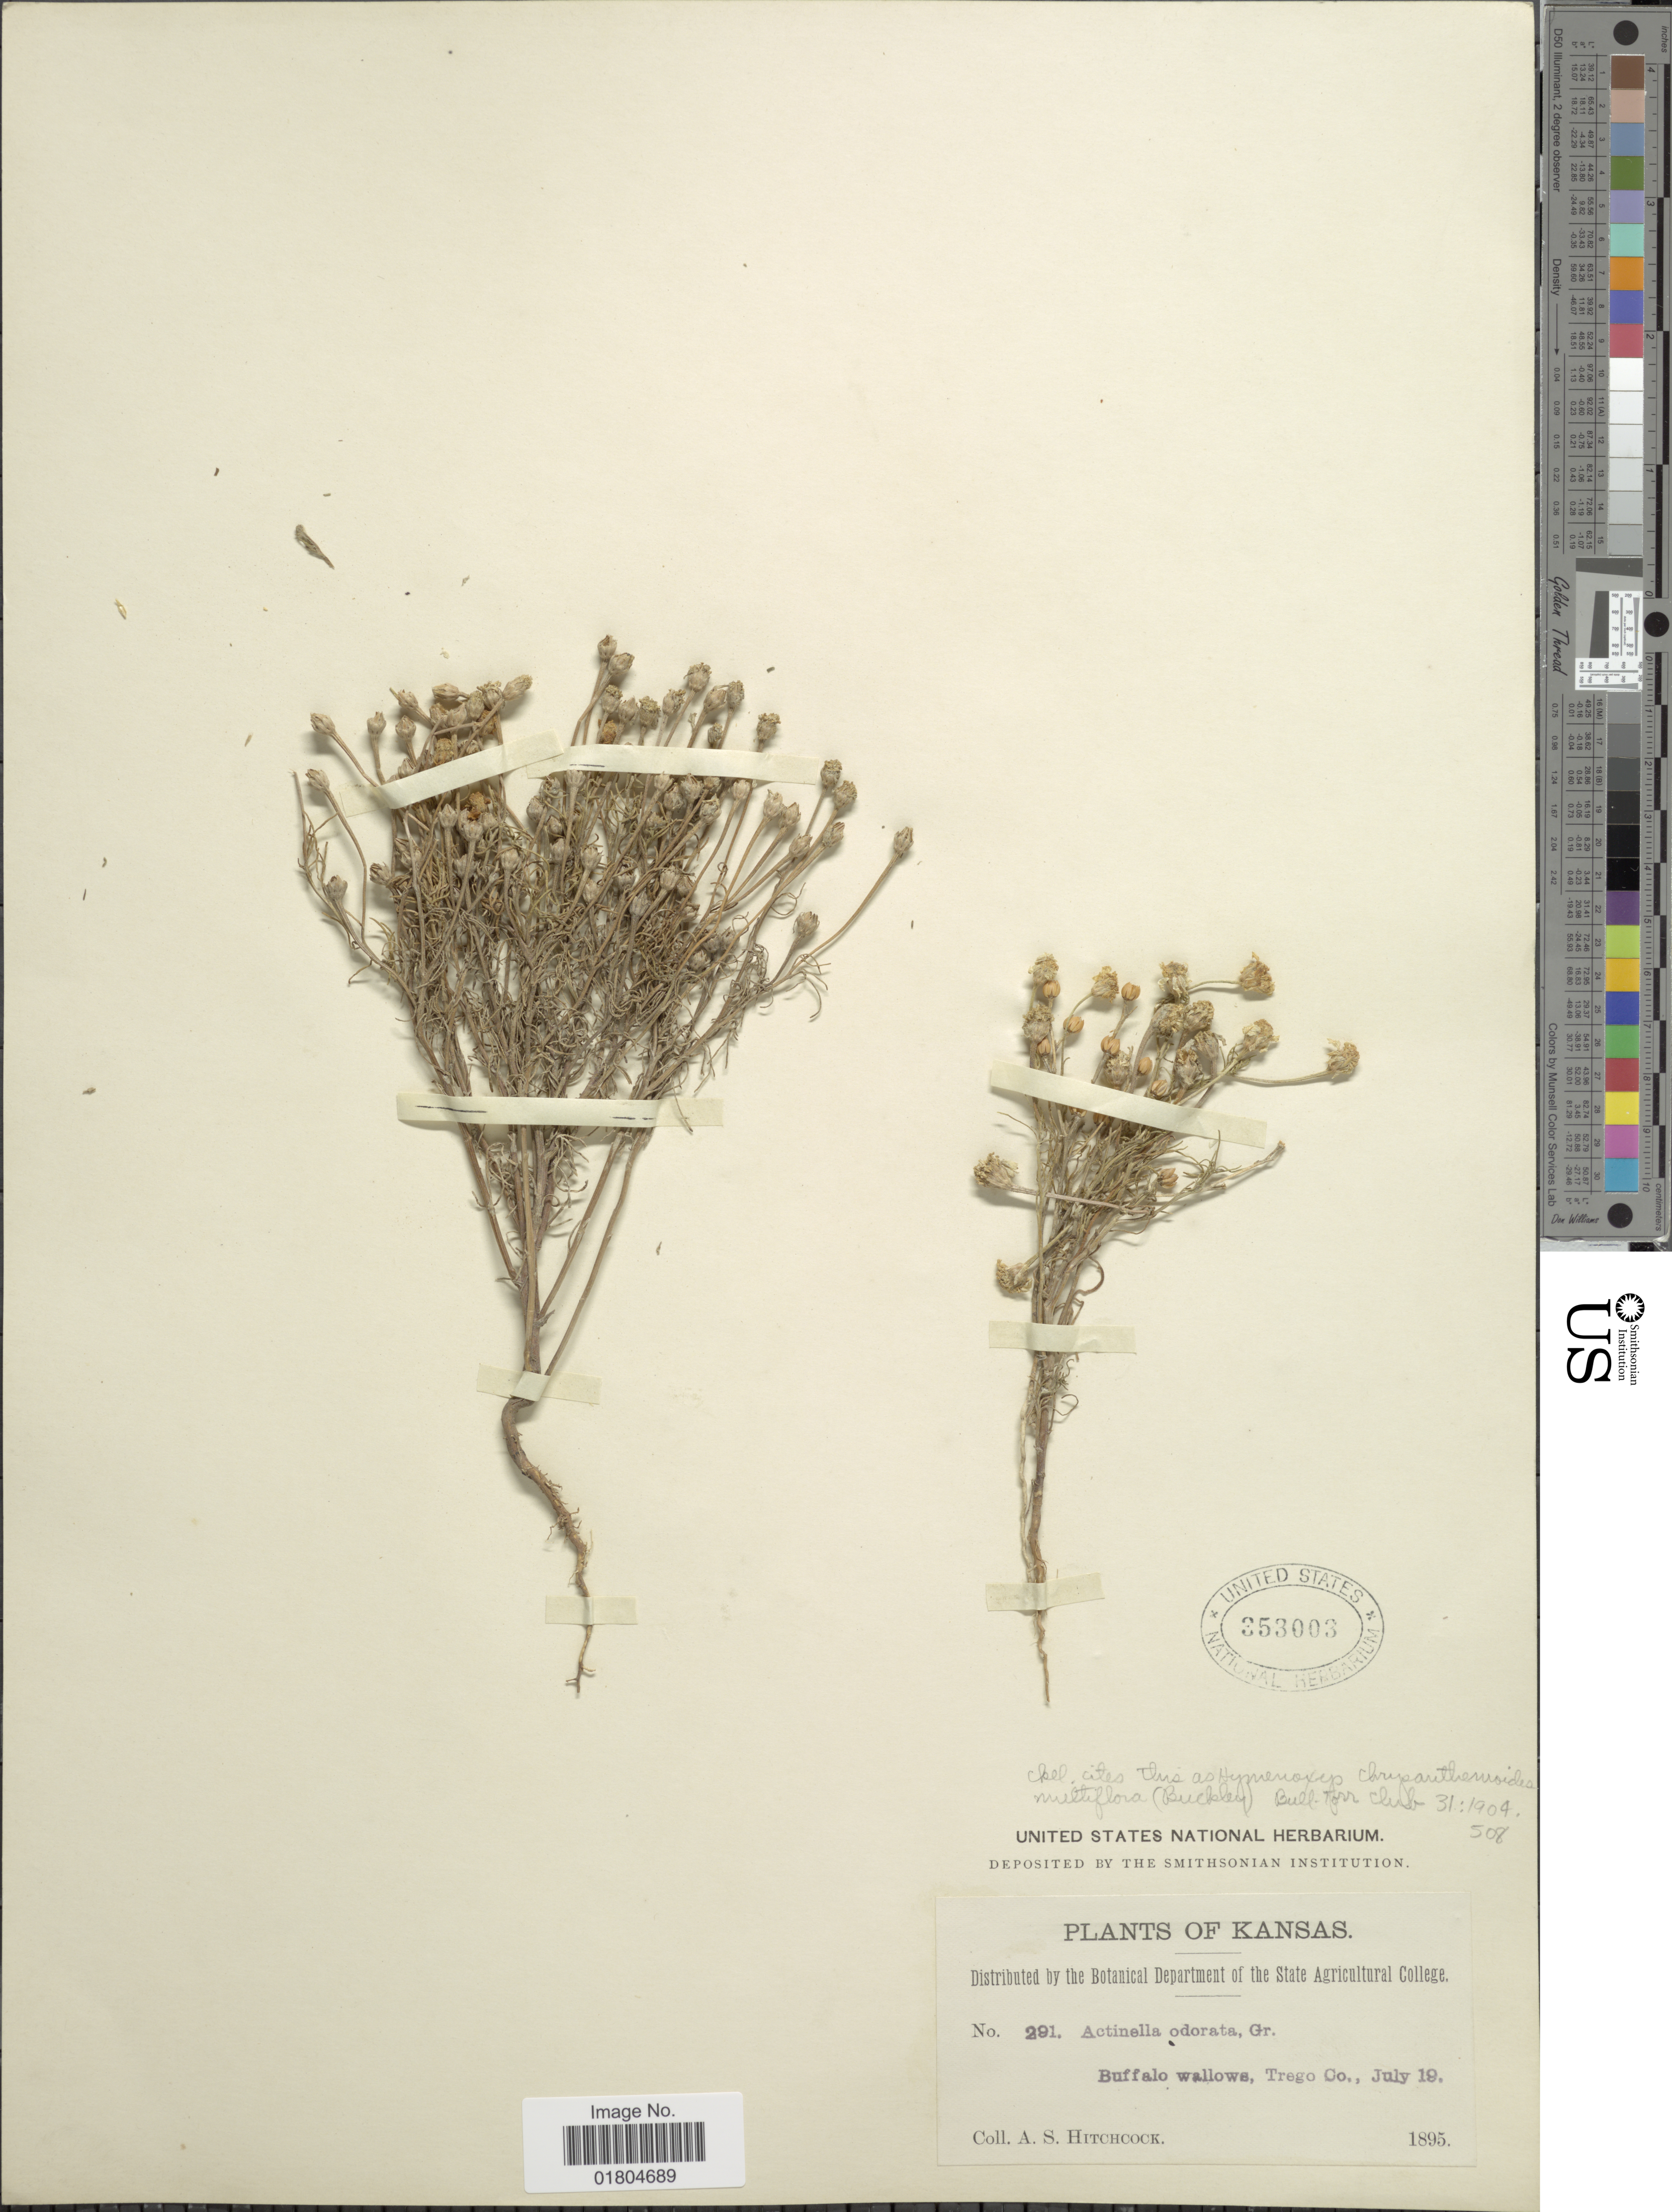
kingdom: Plantae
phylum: Tracheophyta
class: Magnoliopsida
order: Asterales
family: Asteraceae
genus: Hymenoxys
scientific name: Hymenoxys odorata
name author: DC.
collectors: A. S. Hitchcock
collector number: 291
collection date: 1895-07-19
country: United States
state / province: Kansas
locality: Buffalo wallows, Trego Co.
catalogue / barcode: US 353003